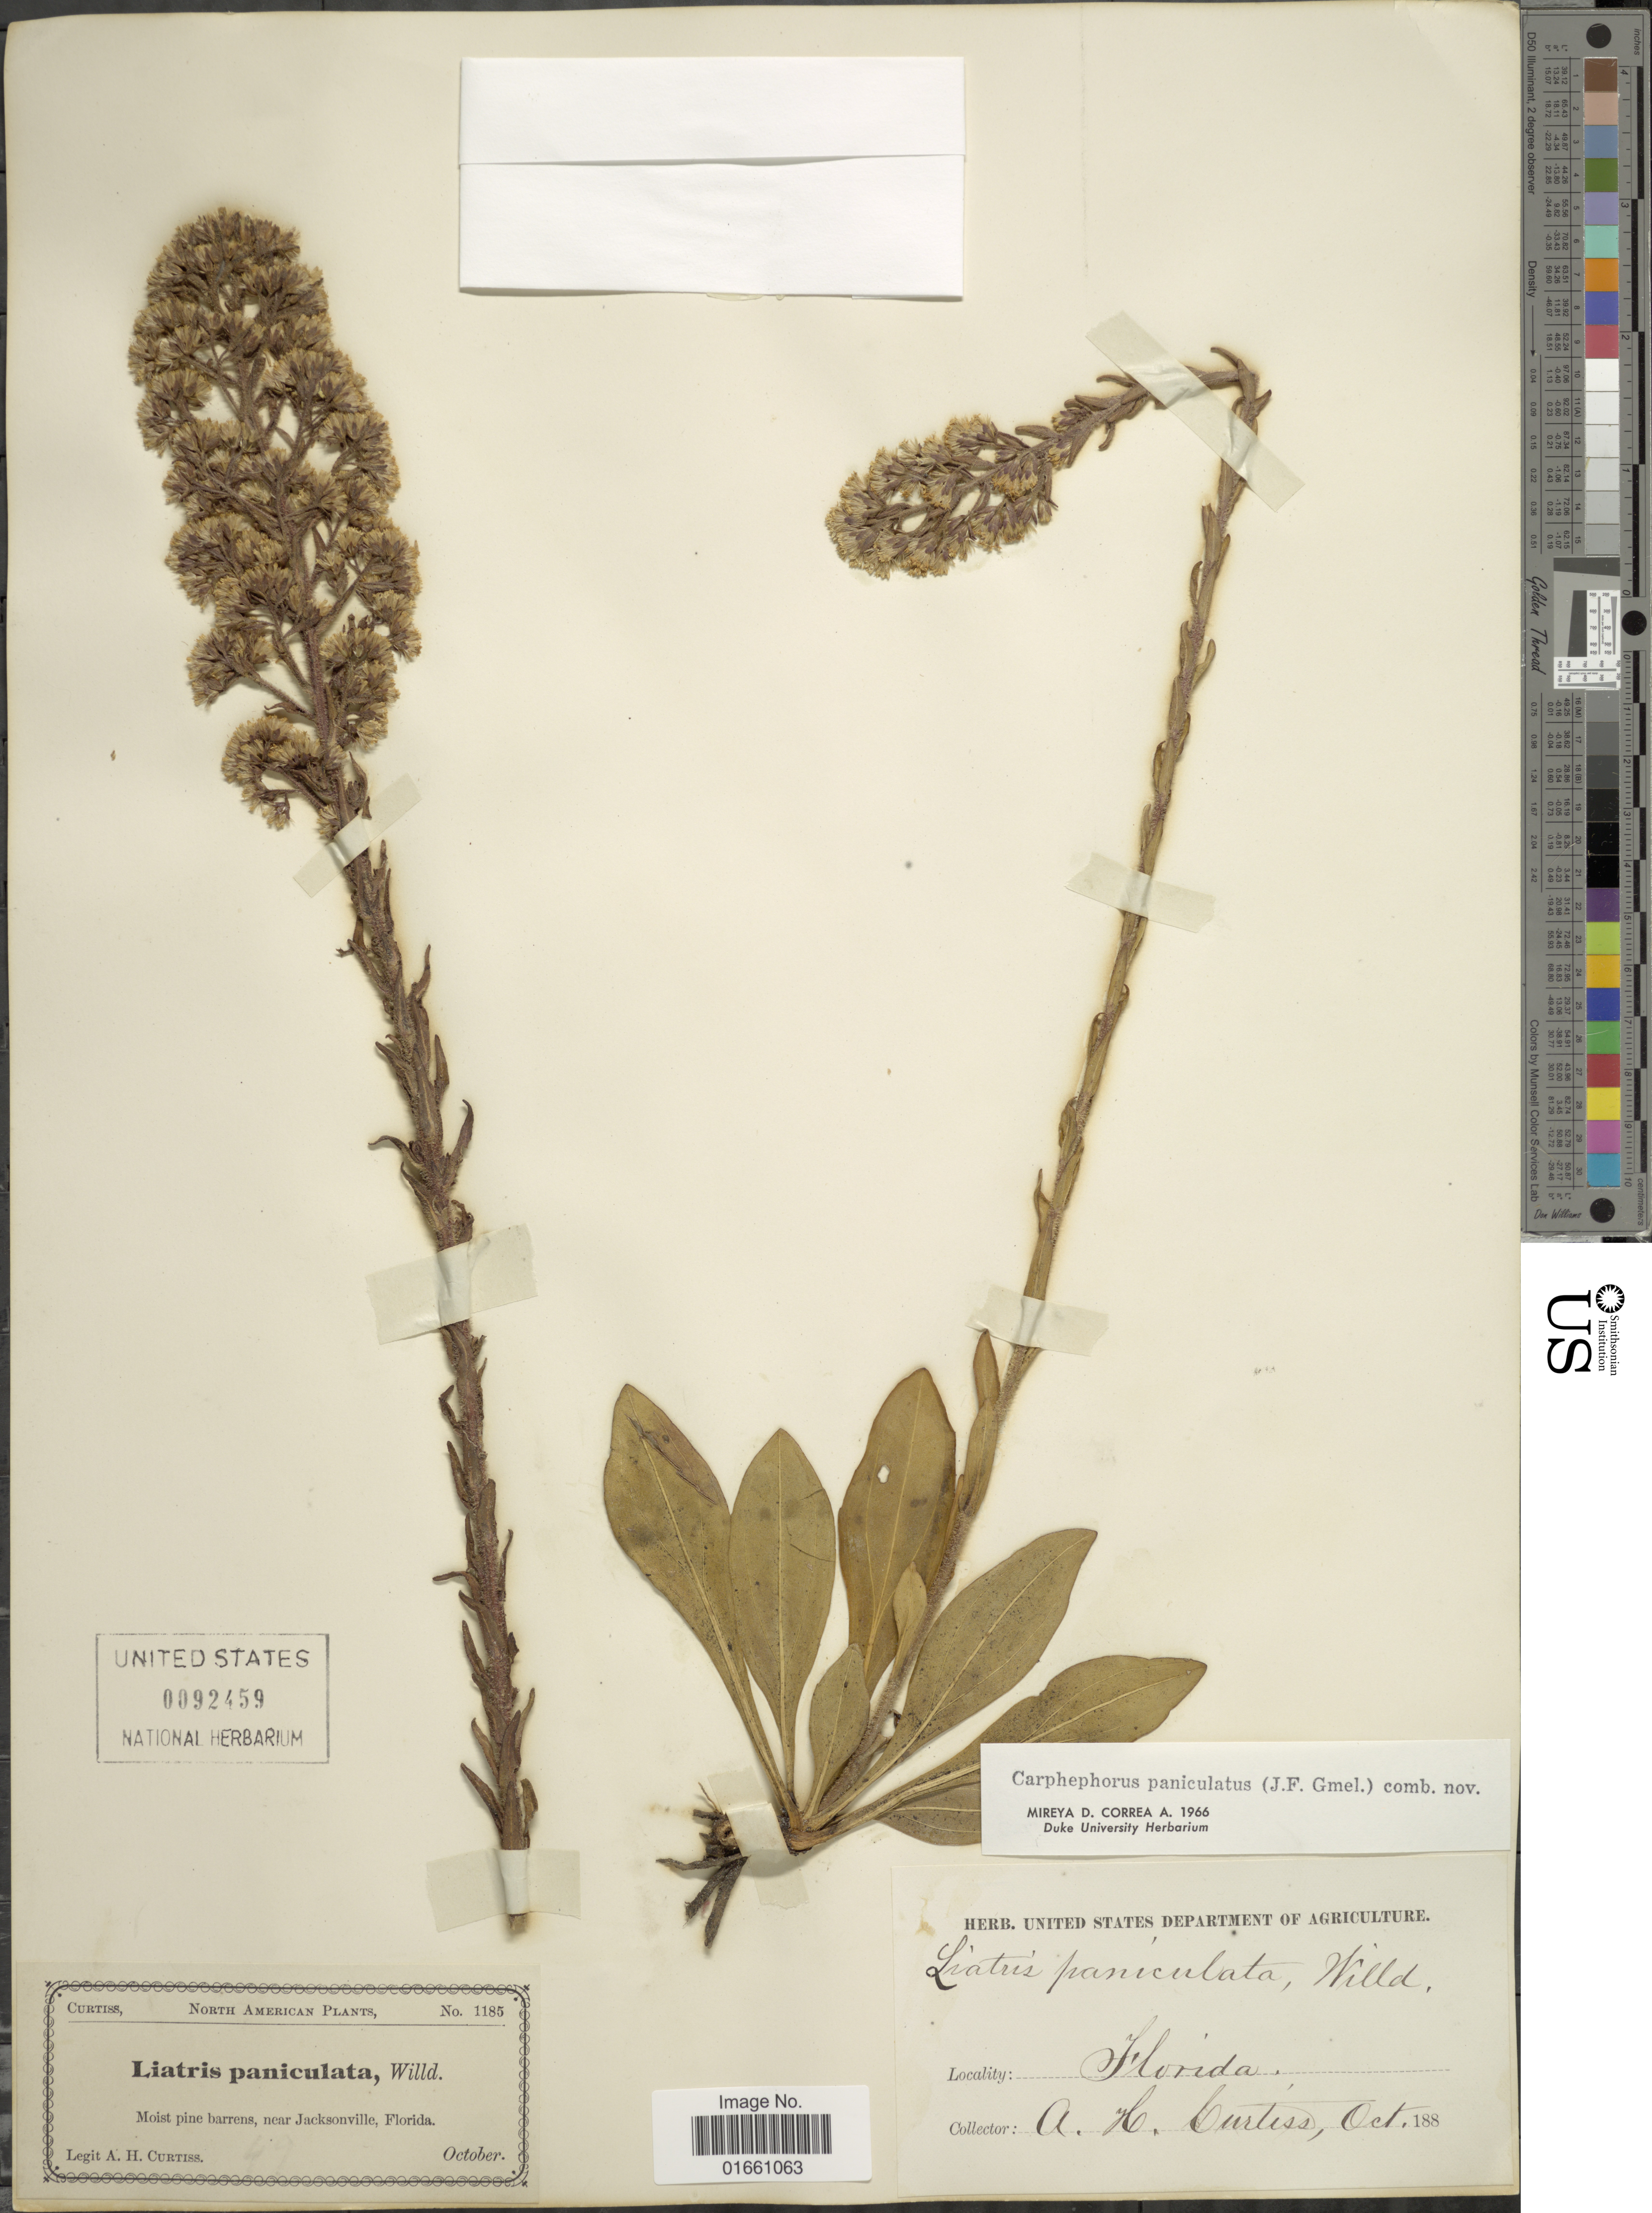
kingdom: Plantae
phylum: Tracheophyta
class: Magnoliopsida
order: Asterales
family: Asteraceae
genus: Trilisa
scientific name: Trilisa paniculata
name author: (J.F. Gmel.) Cass.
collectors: A. H. Curtiss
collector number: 1185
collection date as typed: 188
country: United States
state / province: Florida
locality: Moist pine barrens, near Jacksonville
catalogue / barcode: US 92459